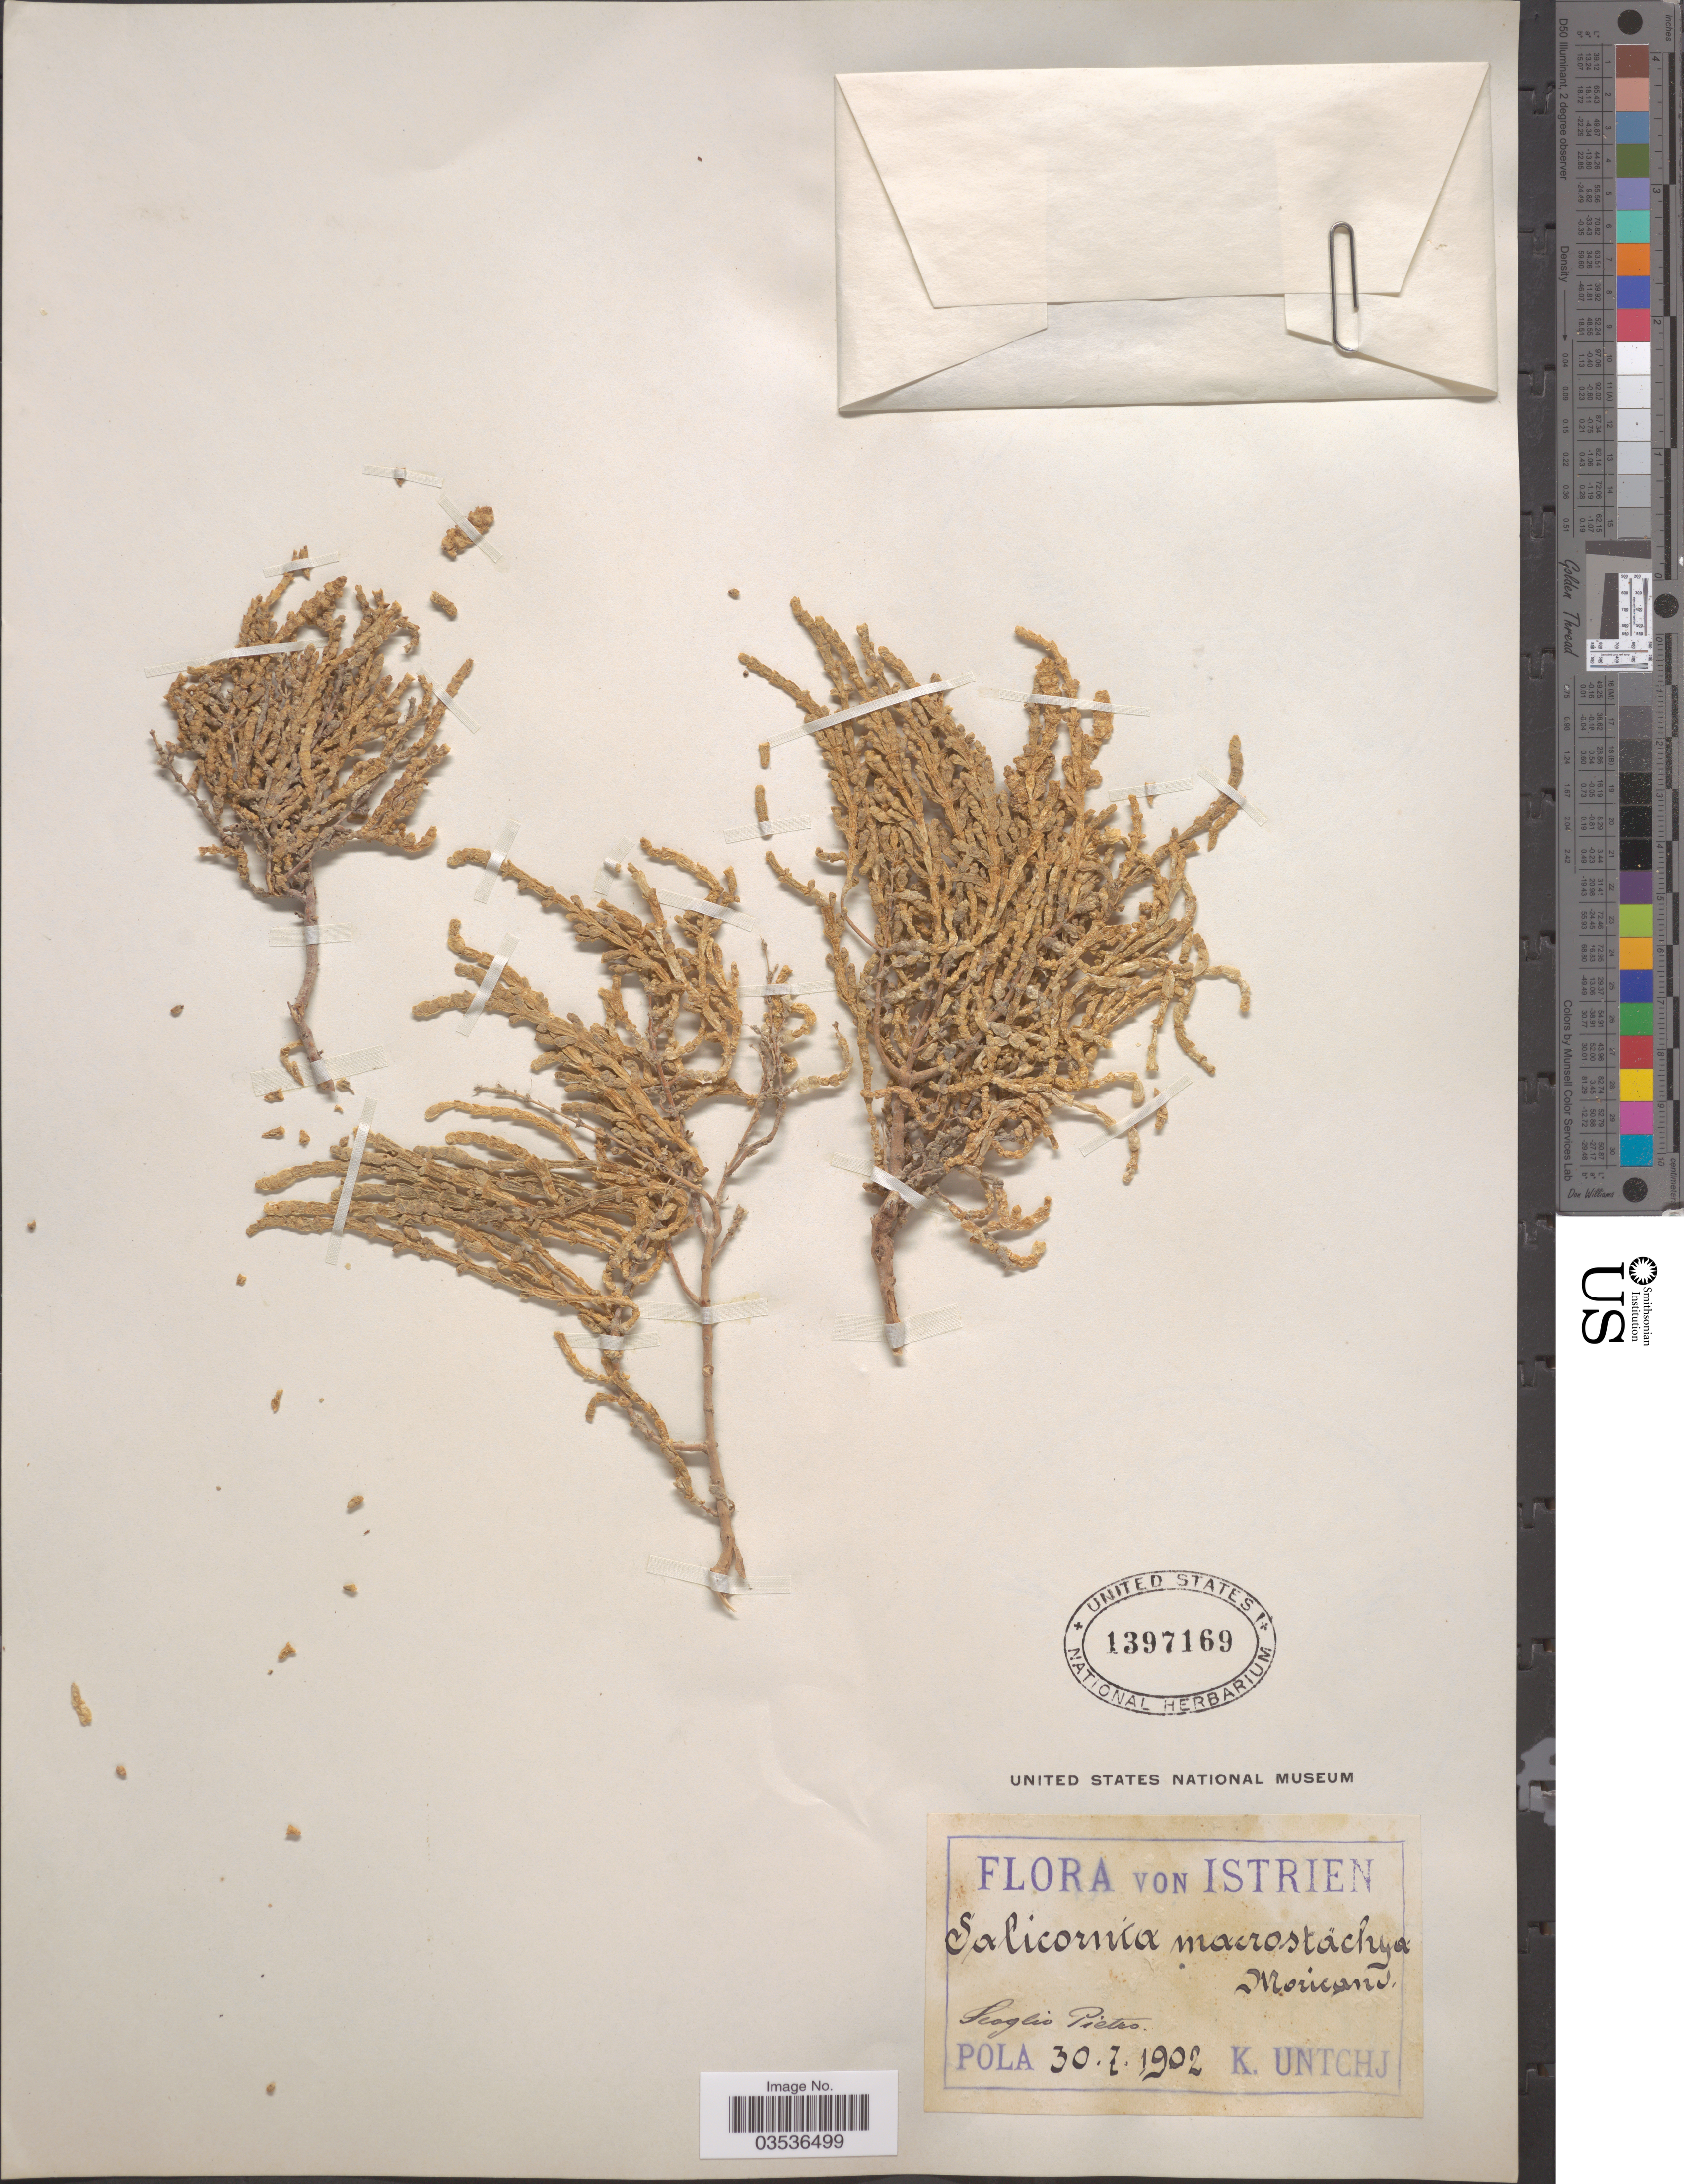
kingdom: Plantae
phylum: Tracheophyta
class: Magnoliopsida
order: Caryophyllales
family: Amaranthaceae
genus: Arthrocaulon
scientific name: Arthrocaulon macrostachyum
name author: (Moric.) Piirainen & G. Kadereit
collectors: K. Untchj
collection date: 1902-07-30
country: Croatia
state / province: Istria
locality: Scoglio Pietro. Pola. Istrien.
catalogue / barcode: US 1397169